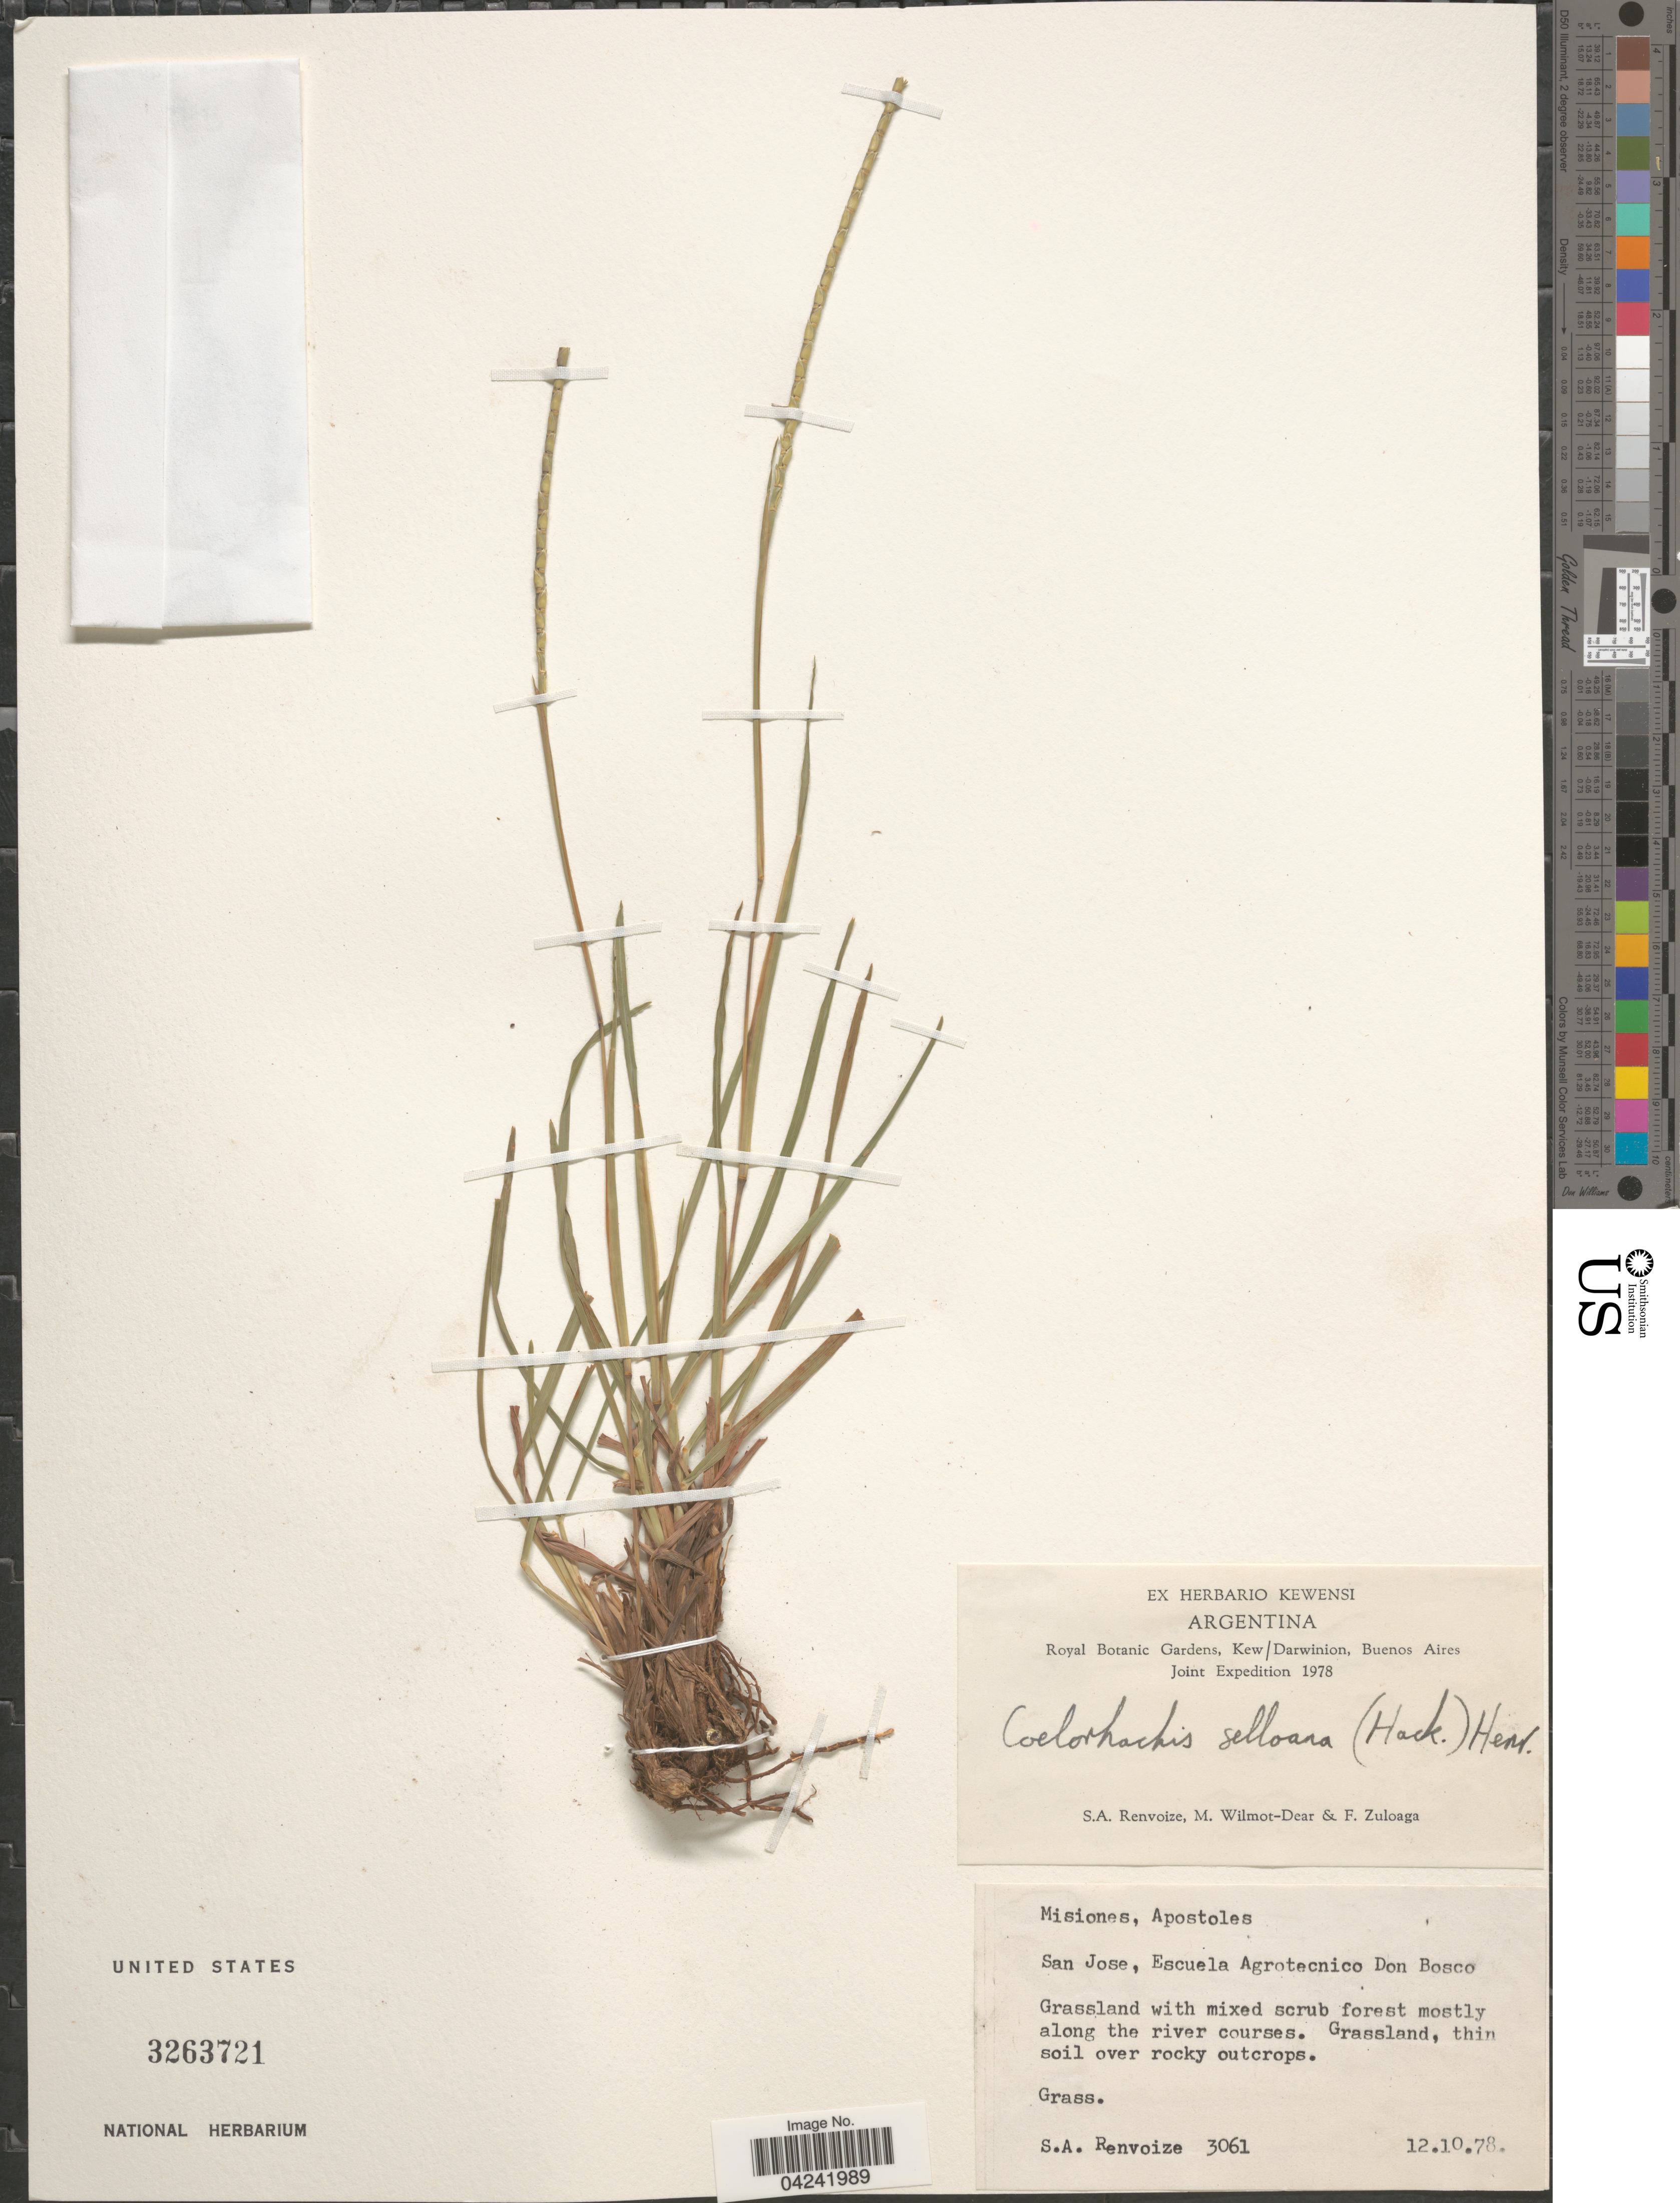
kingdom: Plantae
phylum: Tracheophyta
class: Liliopsida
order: Poales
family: Poaceae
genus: Mnesithea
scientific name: Mnesithea selloana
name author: (Hack.) de Koning & Sosef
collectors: S. A. Renvoize, M. Wilmot-Dear & F. Zuloaga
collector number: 3061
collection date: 1978-10-12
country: Argentina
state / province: Misiones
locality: Royal Botanic Gardens, Kew/Darwinion, Buenos Aires Joint Expedition 1978. Apostoles. San Jose, Escuela Agrotecnico Don Bosco.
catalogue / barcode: US 3263721